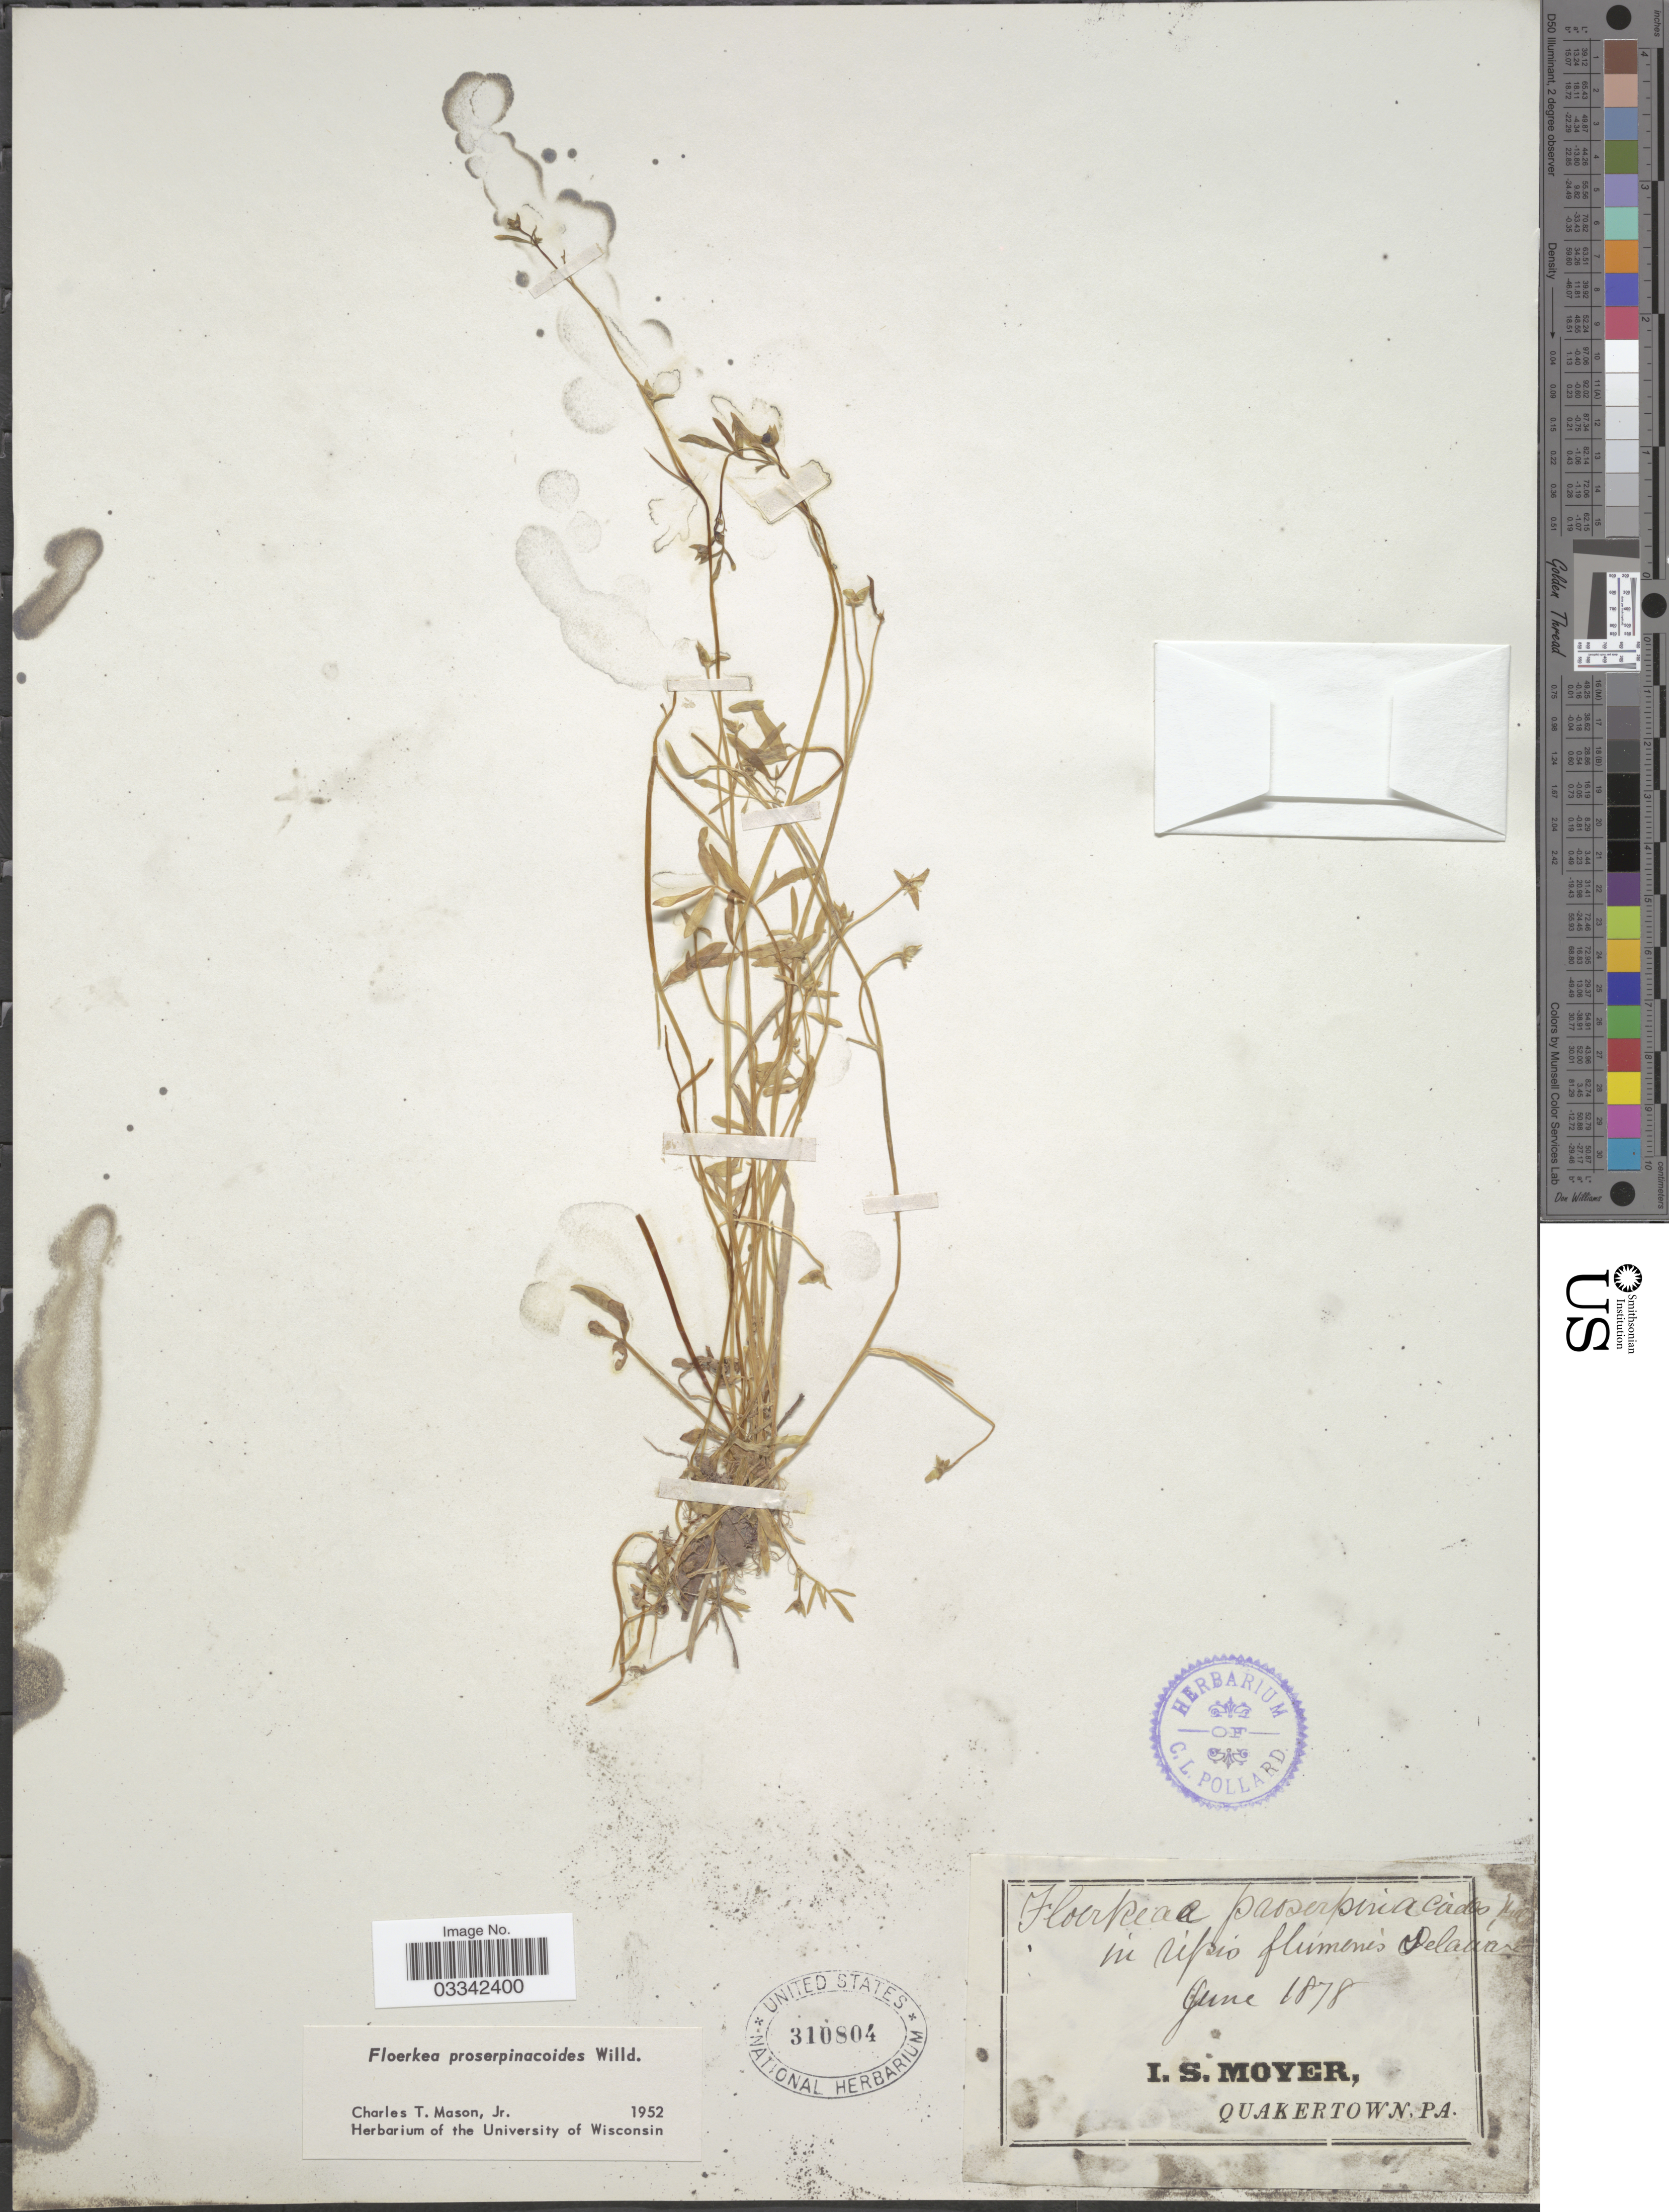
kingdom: Plantae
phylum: Tracheophyta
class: Magnoliopsida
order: Brassicales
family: Limnanthaceae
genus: Floerkea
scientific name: Floerkea proserpinacoides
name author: Willd.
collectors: I. S. Moyer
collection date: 1878-06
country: United States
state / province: Delaware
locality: In ripis flumenis Delaware.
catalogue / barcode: US 310804